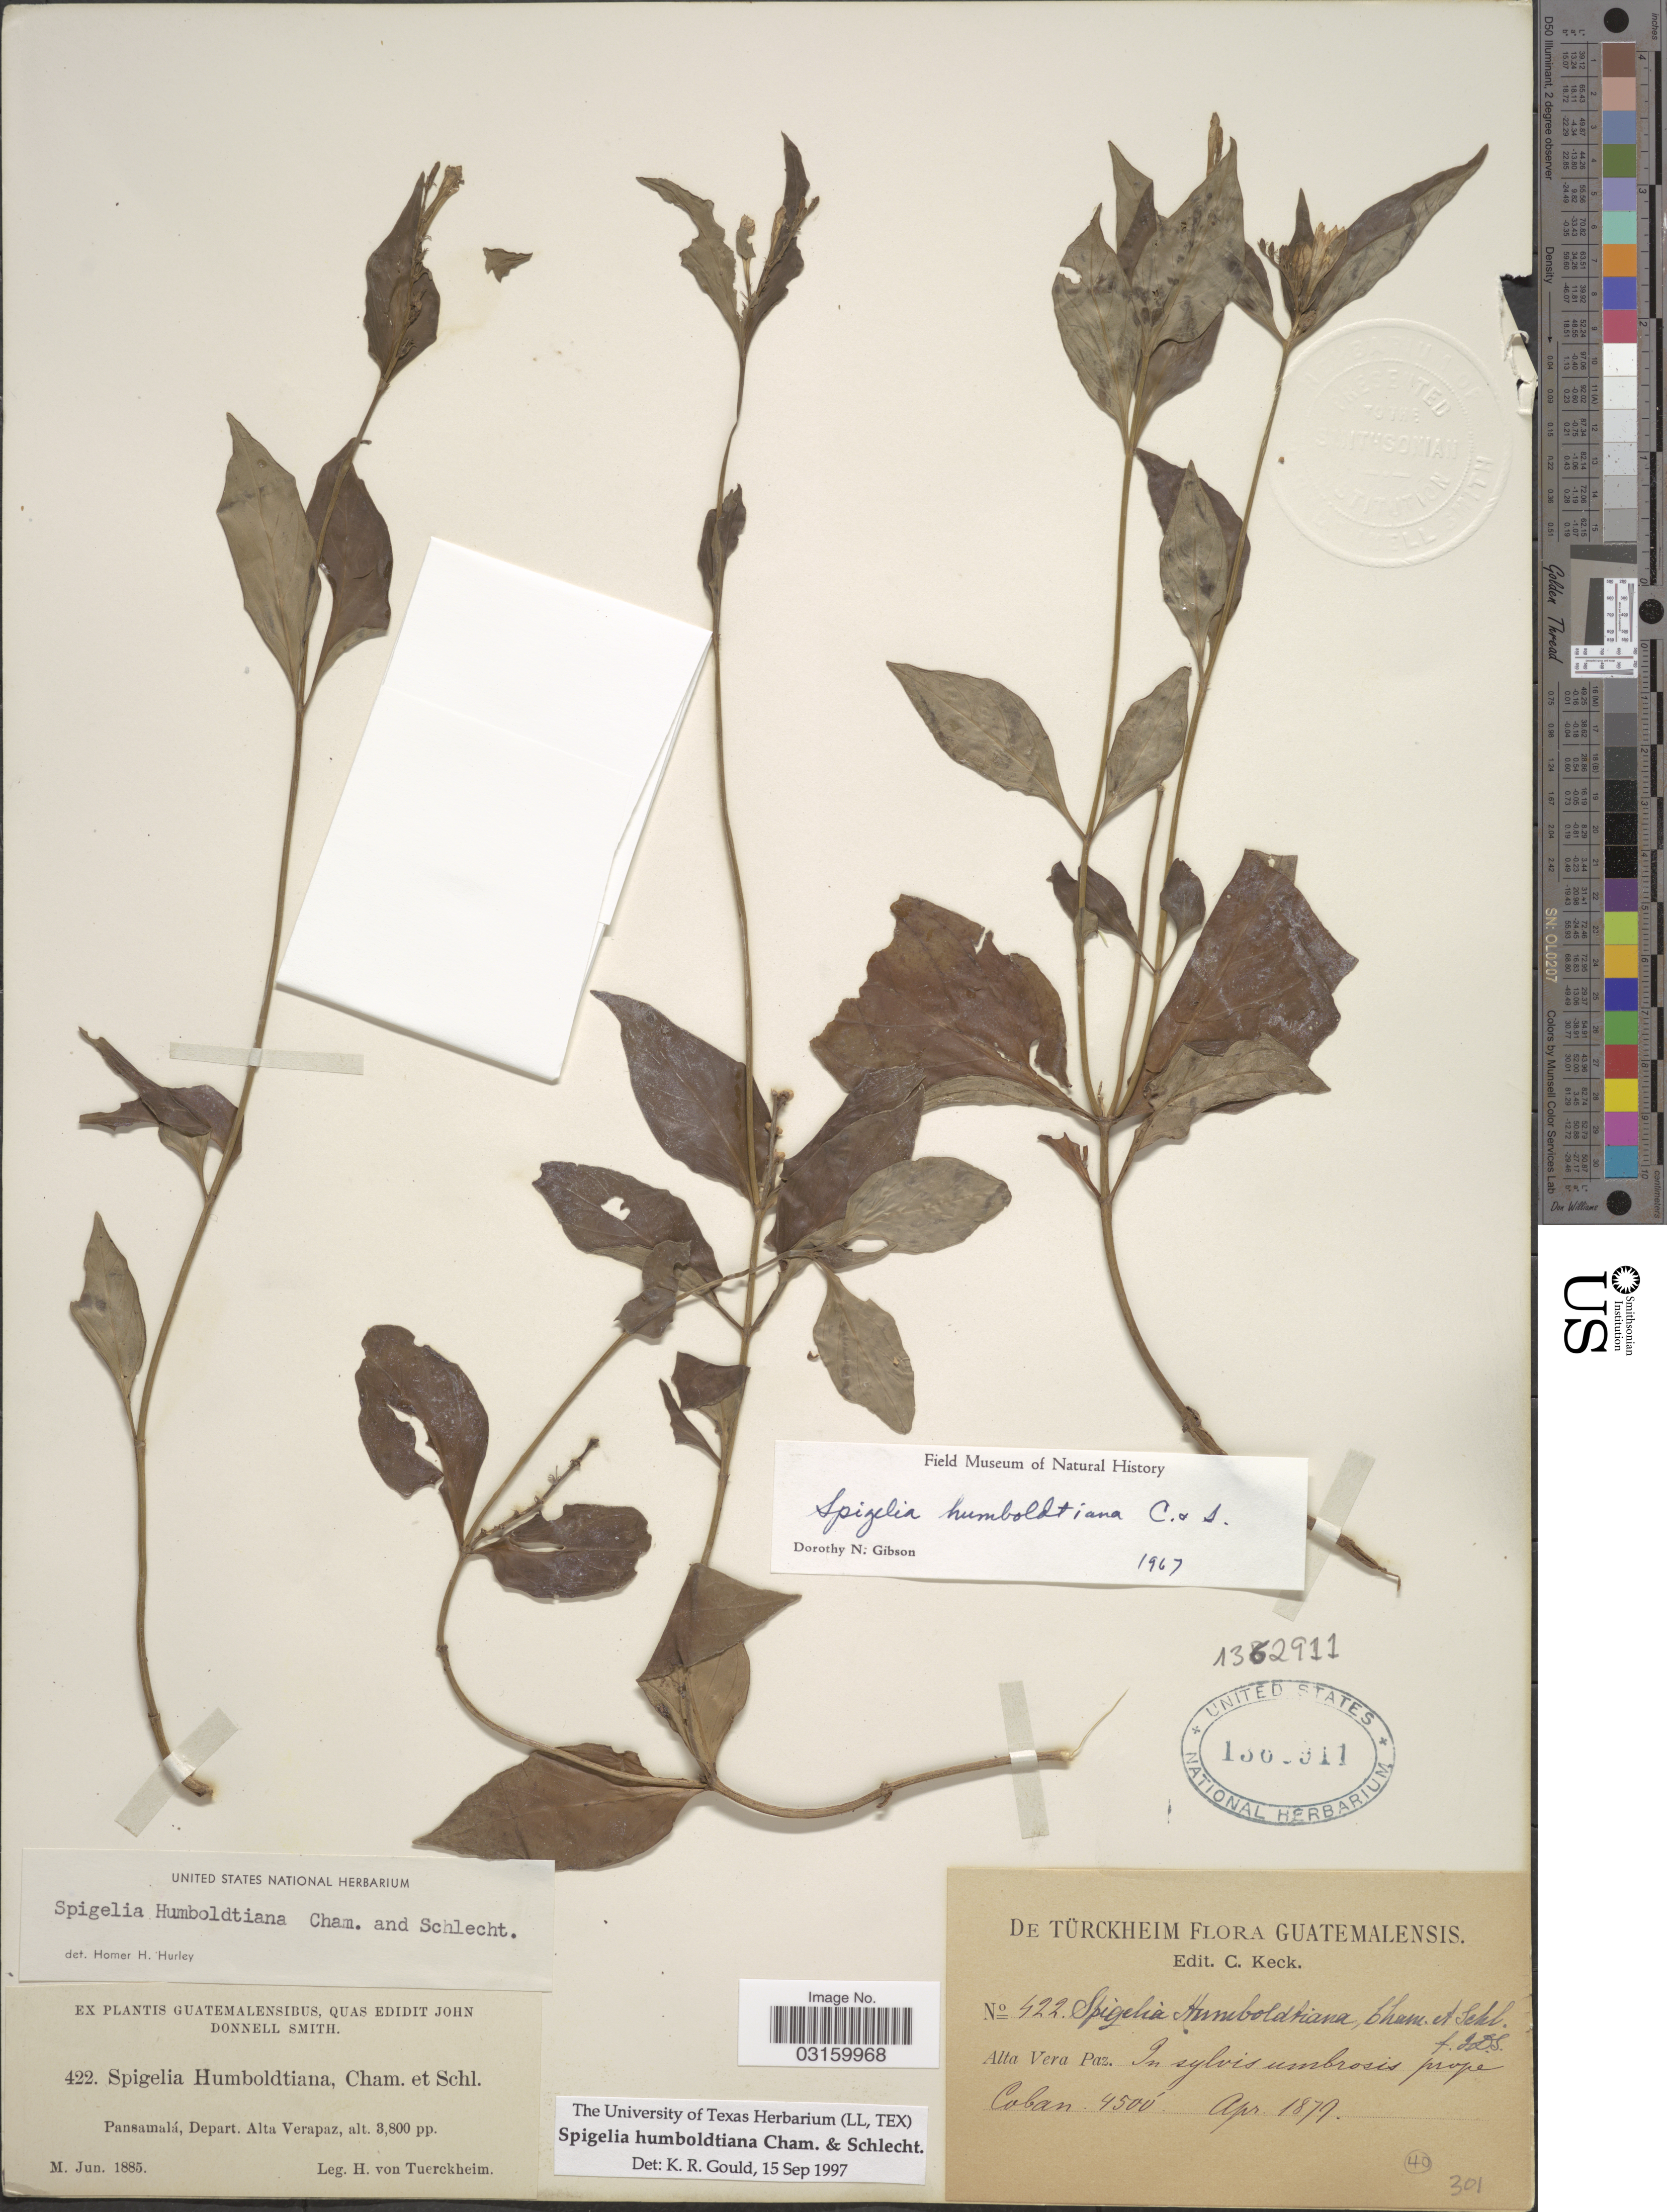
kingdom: Plantae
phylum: Tracheophyta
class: Magnoliopsida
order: Gentianales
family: Loganiaceae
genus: Spigelia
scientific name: Spigelia humboldtiana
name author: Cham. & Schltdl.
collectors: H. von Türckheim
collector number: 422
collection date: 1879-04/1885-06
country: Guatemala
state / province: Alta Verapaz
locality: Pansamalá, Depart. Alta Verapaz. In sylvis umbrosis prope Coban.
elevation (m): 1372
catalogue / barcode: US 1362911